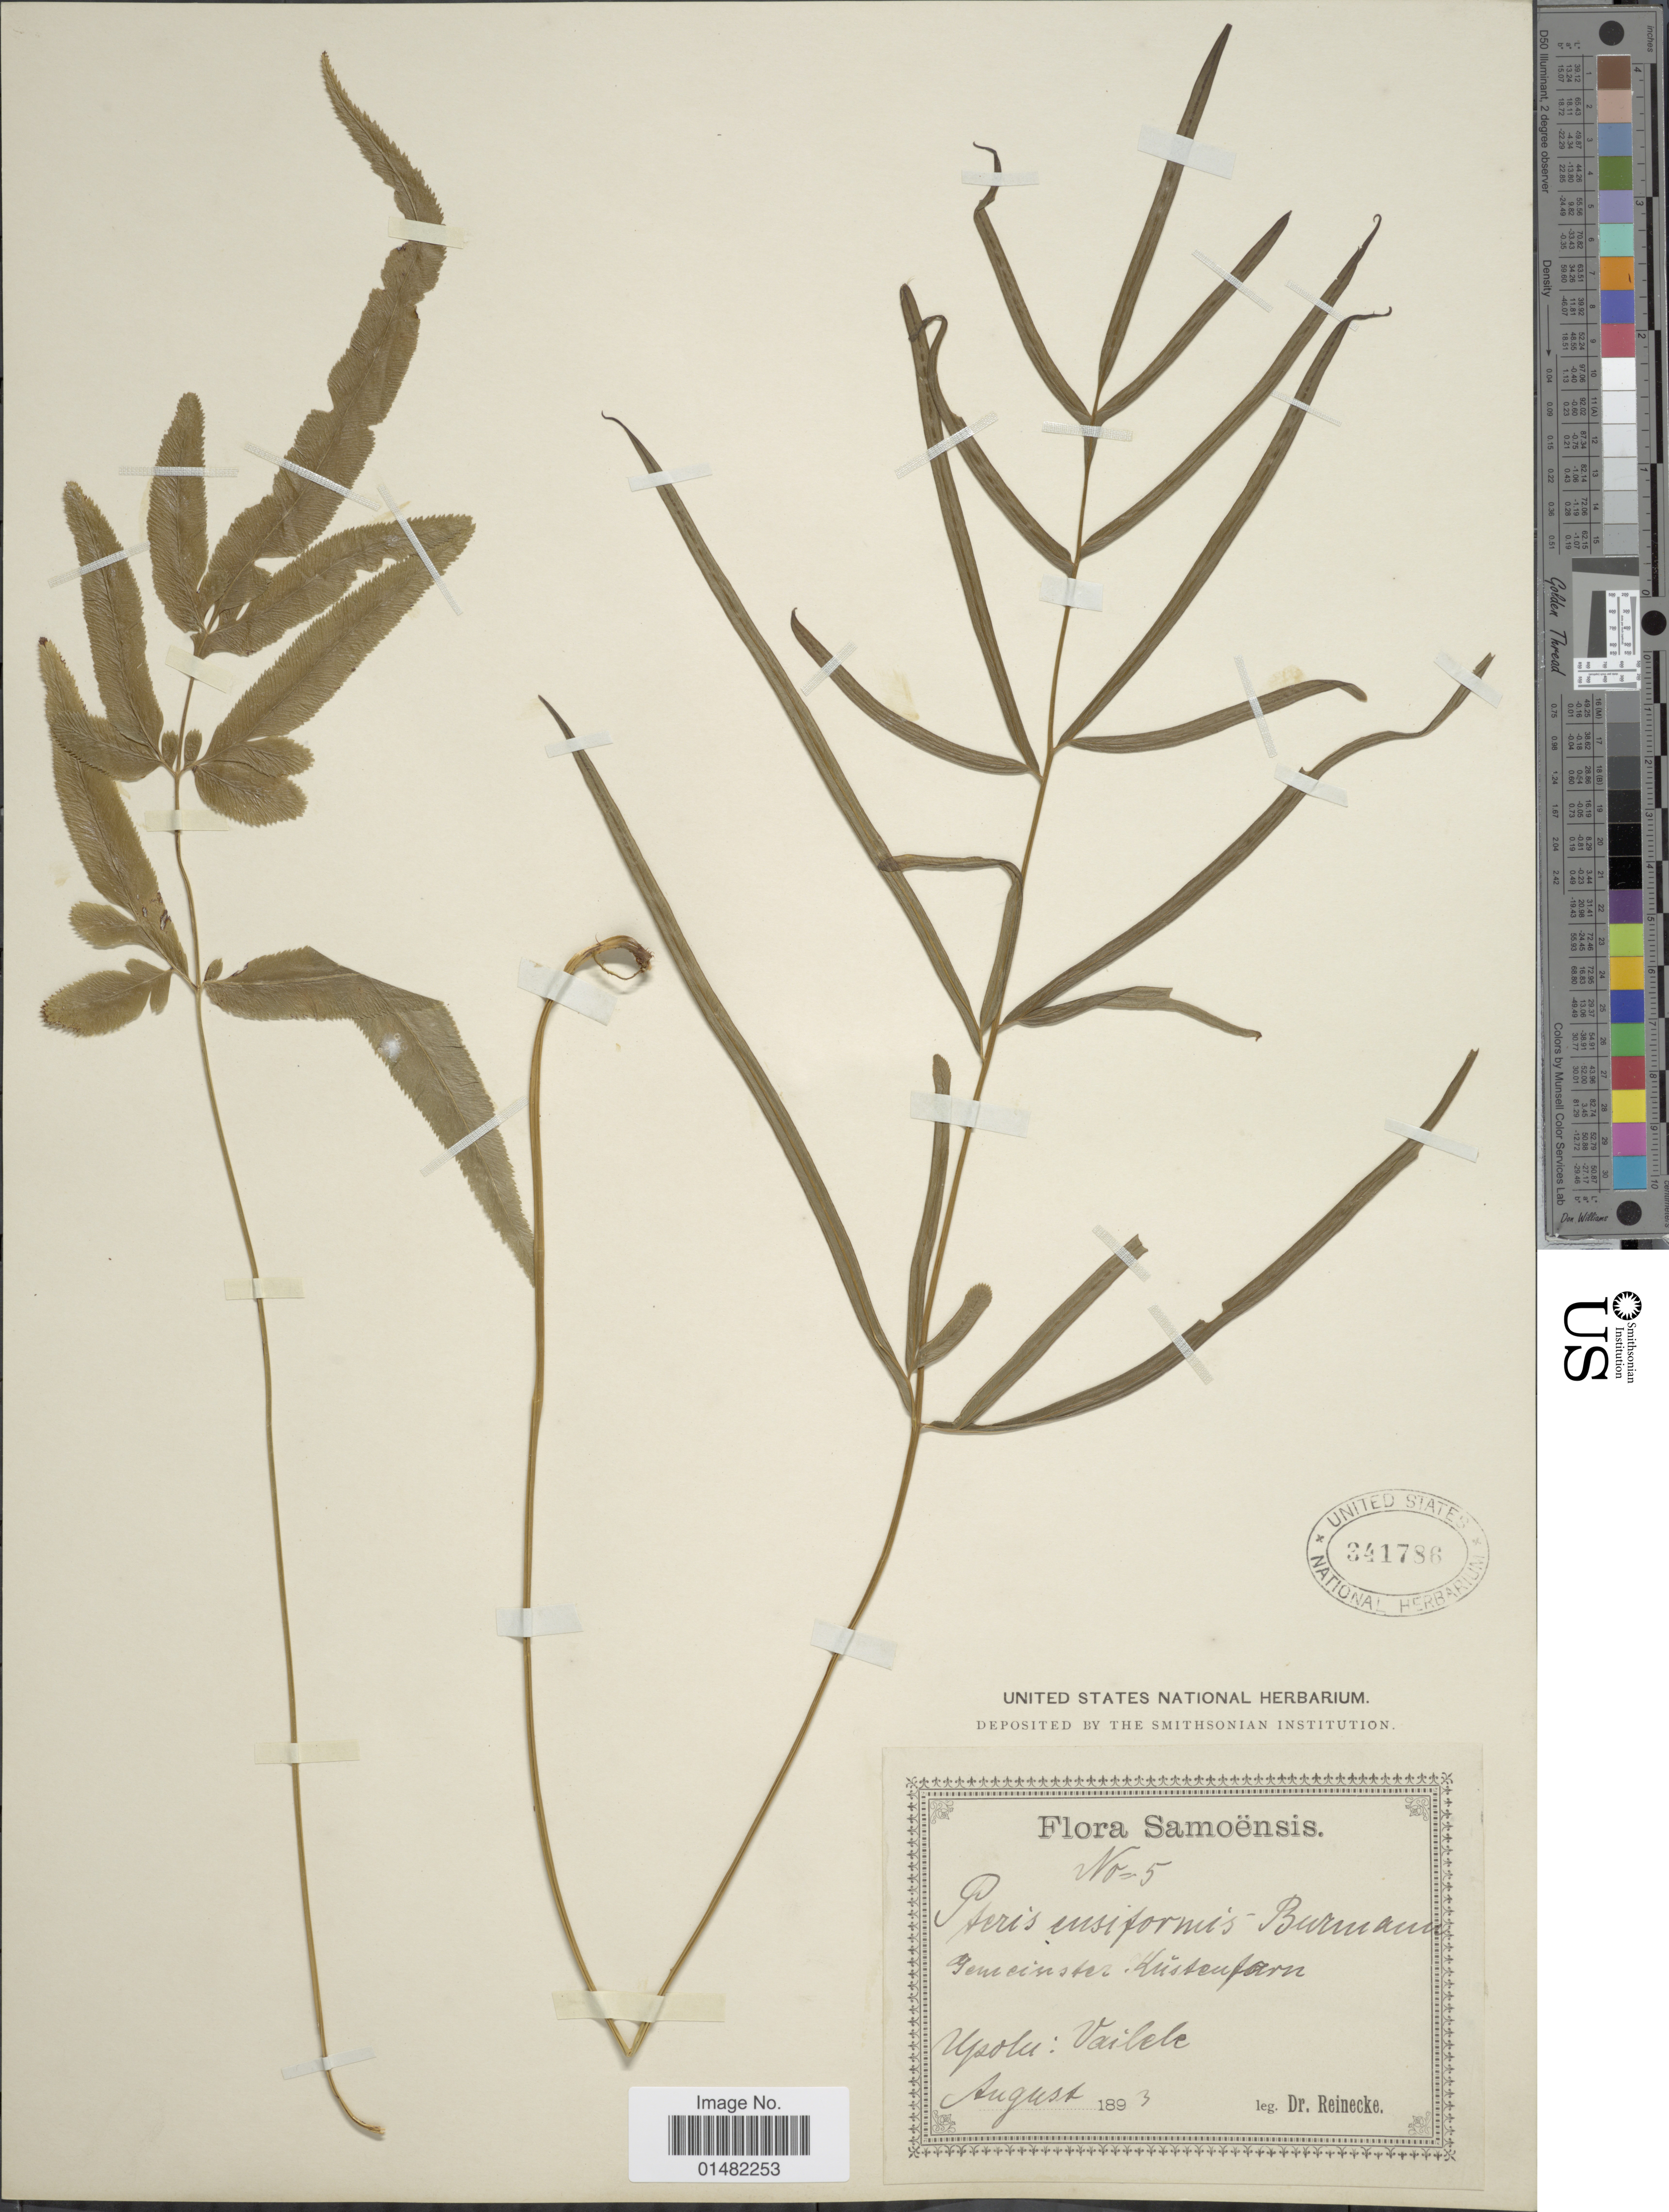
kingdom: Plantae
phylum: Tracheophyta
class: Polypodiopsida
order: Polypodiales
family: Pteridaceae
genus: Pteris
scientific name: Pteris ensiformis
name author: Burm. f.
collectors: -- Reinecke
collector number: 5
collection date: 1893-08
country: Samoa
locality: Upolu: Vailele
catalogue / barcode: US 341786